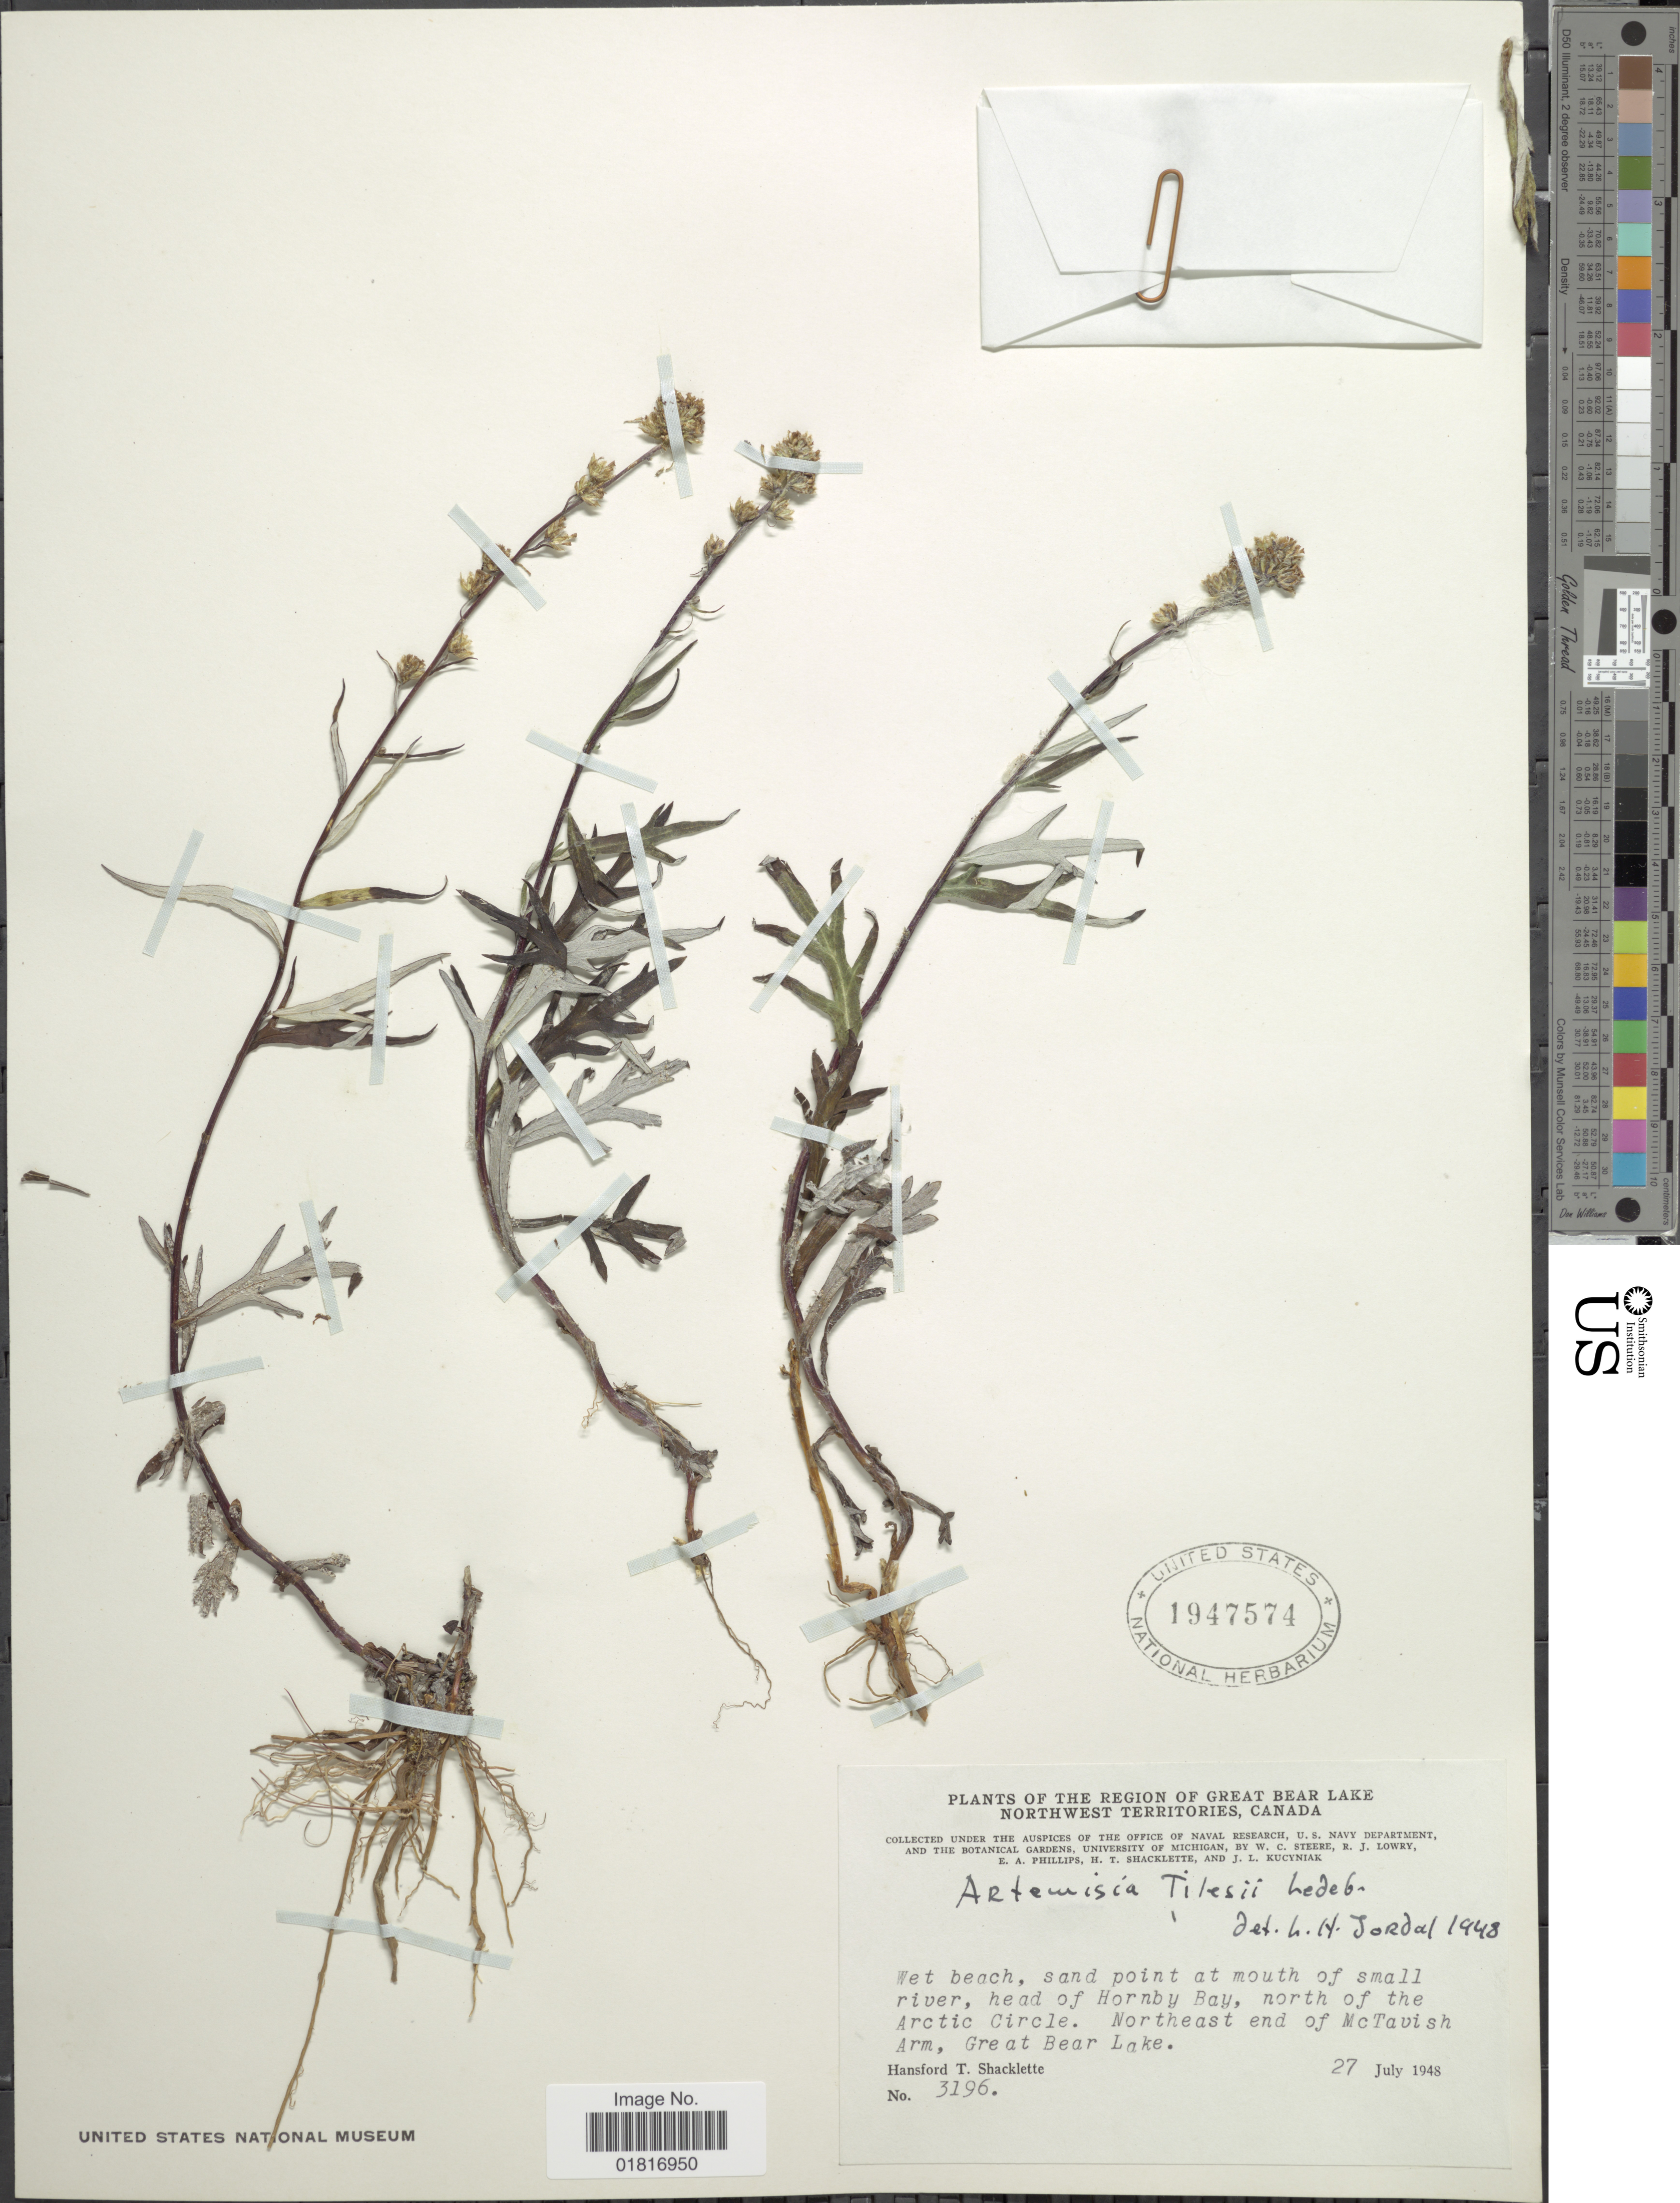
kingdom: Plantae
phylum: Tracheophyta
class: Magnoliopsida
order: Asterales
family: Asteraceae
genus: Artemisia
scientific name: Artemisia tilesii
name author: Ledeb.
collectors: H. Shacklette, W. C. Steere, R. Lowry, E. Phillips & et al.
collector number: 3196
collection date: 1948-07-27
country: Canada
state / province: Northwest Territories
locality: The Region of Great Bear Lake, Wet beach, sand point at mouth of small river, head of Hornby Bay, north of the Arctic Circle. Northeast end of McTavish Arm, Great Bear Lake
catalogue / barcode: US 1947574